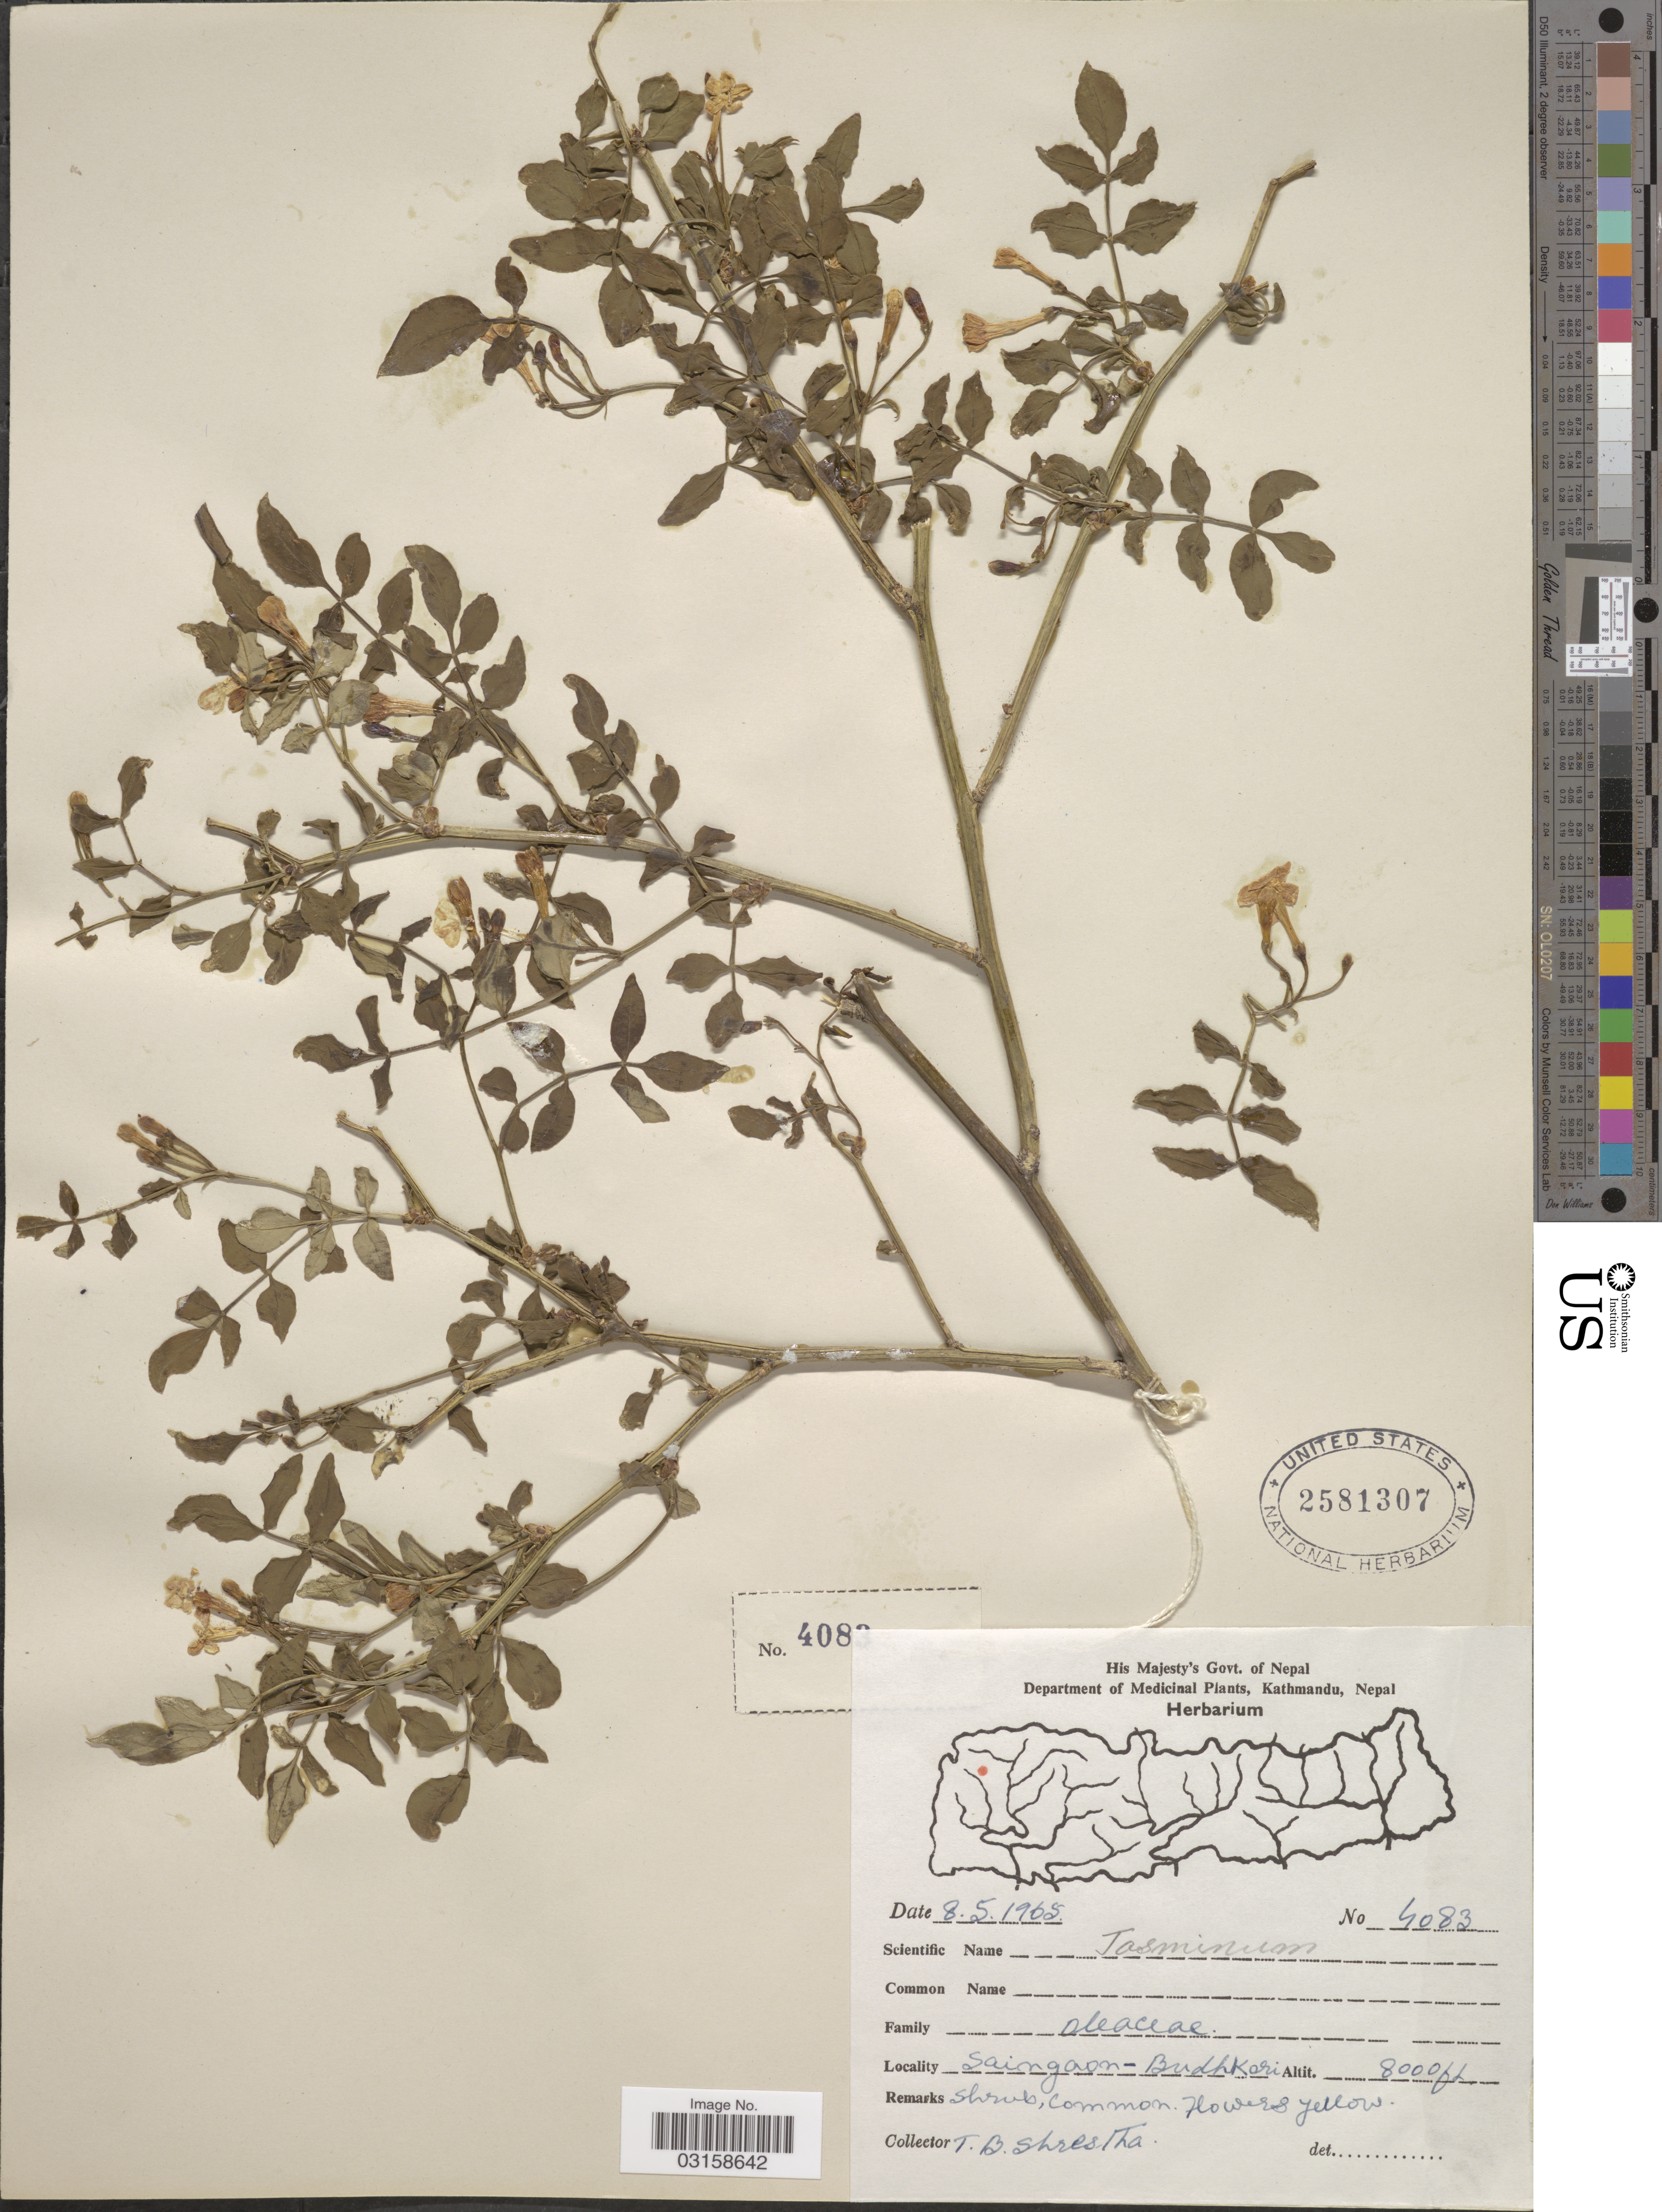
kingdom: Plantae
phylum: Tracheophyta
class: Magnoliopsida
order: Lamiales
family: Oleaceae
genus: Jasminum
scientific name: Jasminum sp.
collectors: T. B. Shrestha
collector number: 4083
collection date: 1965-05-08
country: Nepal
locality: Saingaon-Budkhori.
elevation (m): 2438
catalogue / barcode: US 2581307